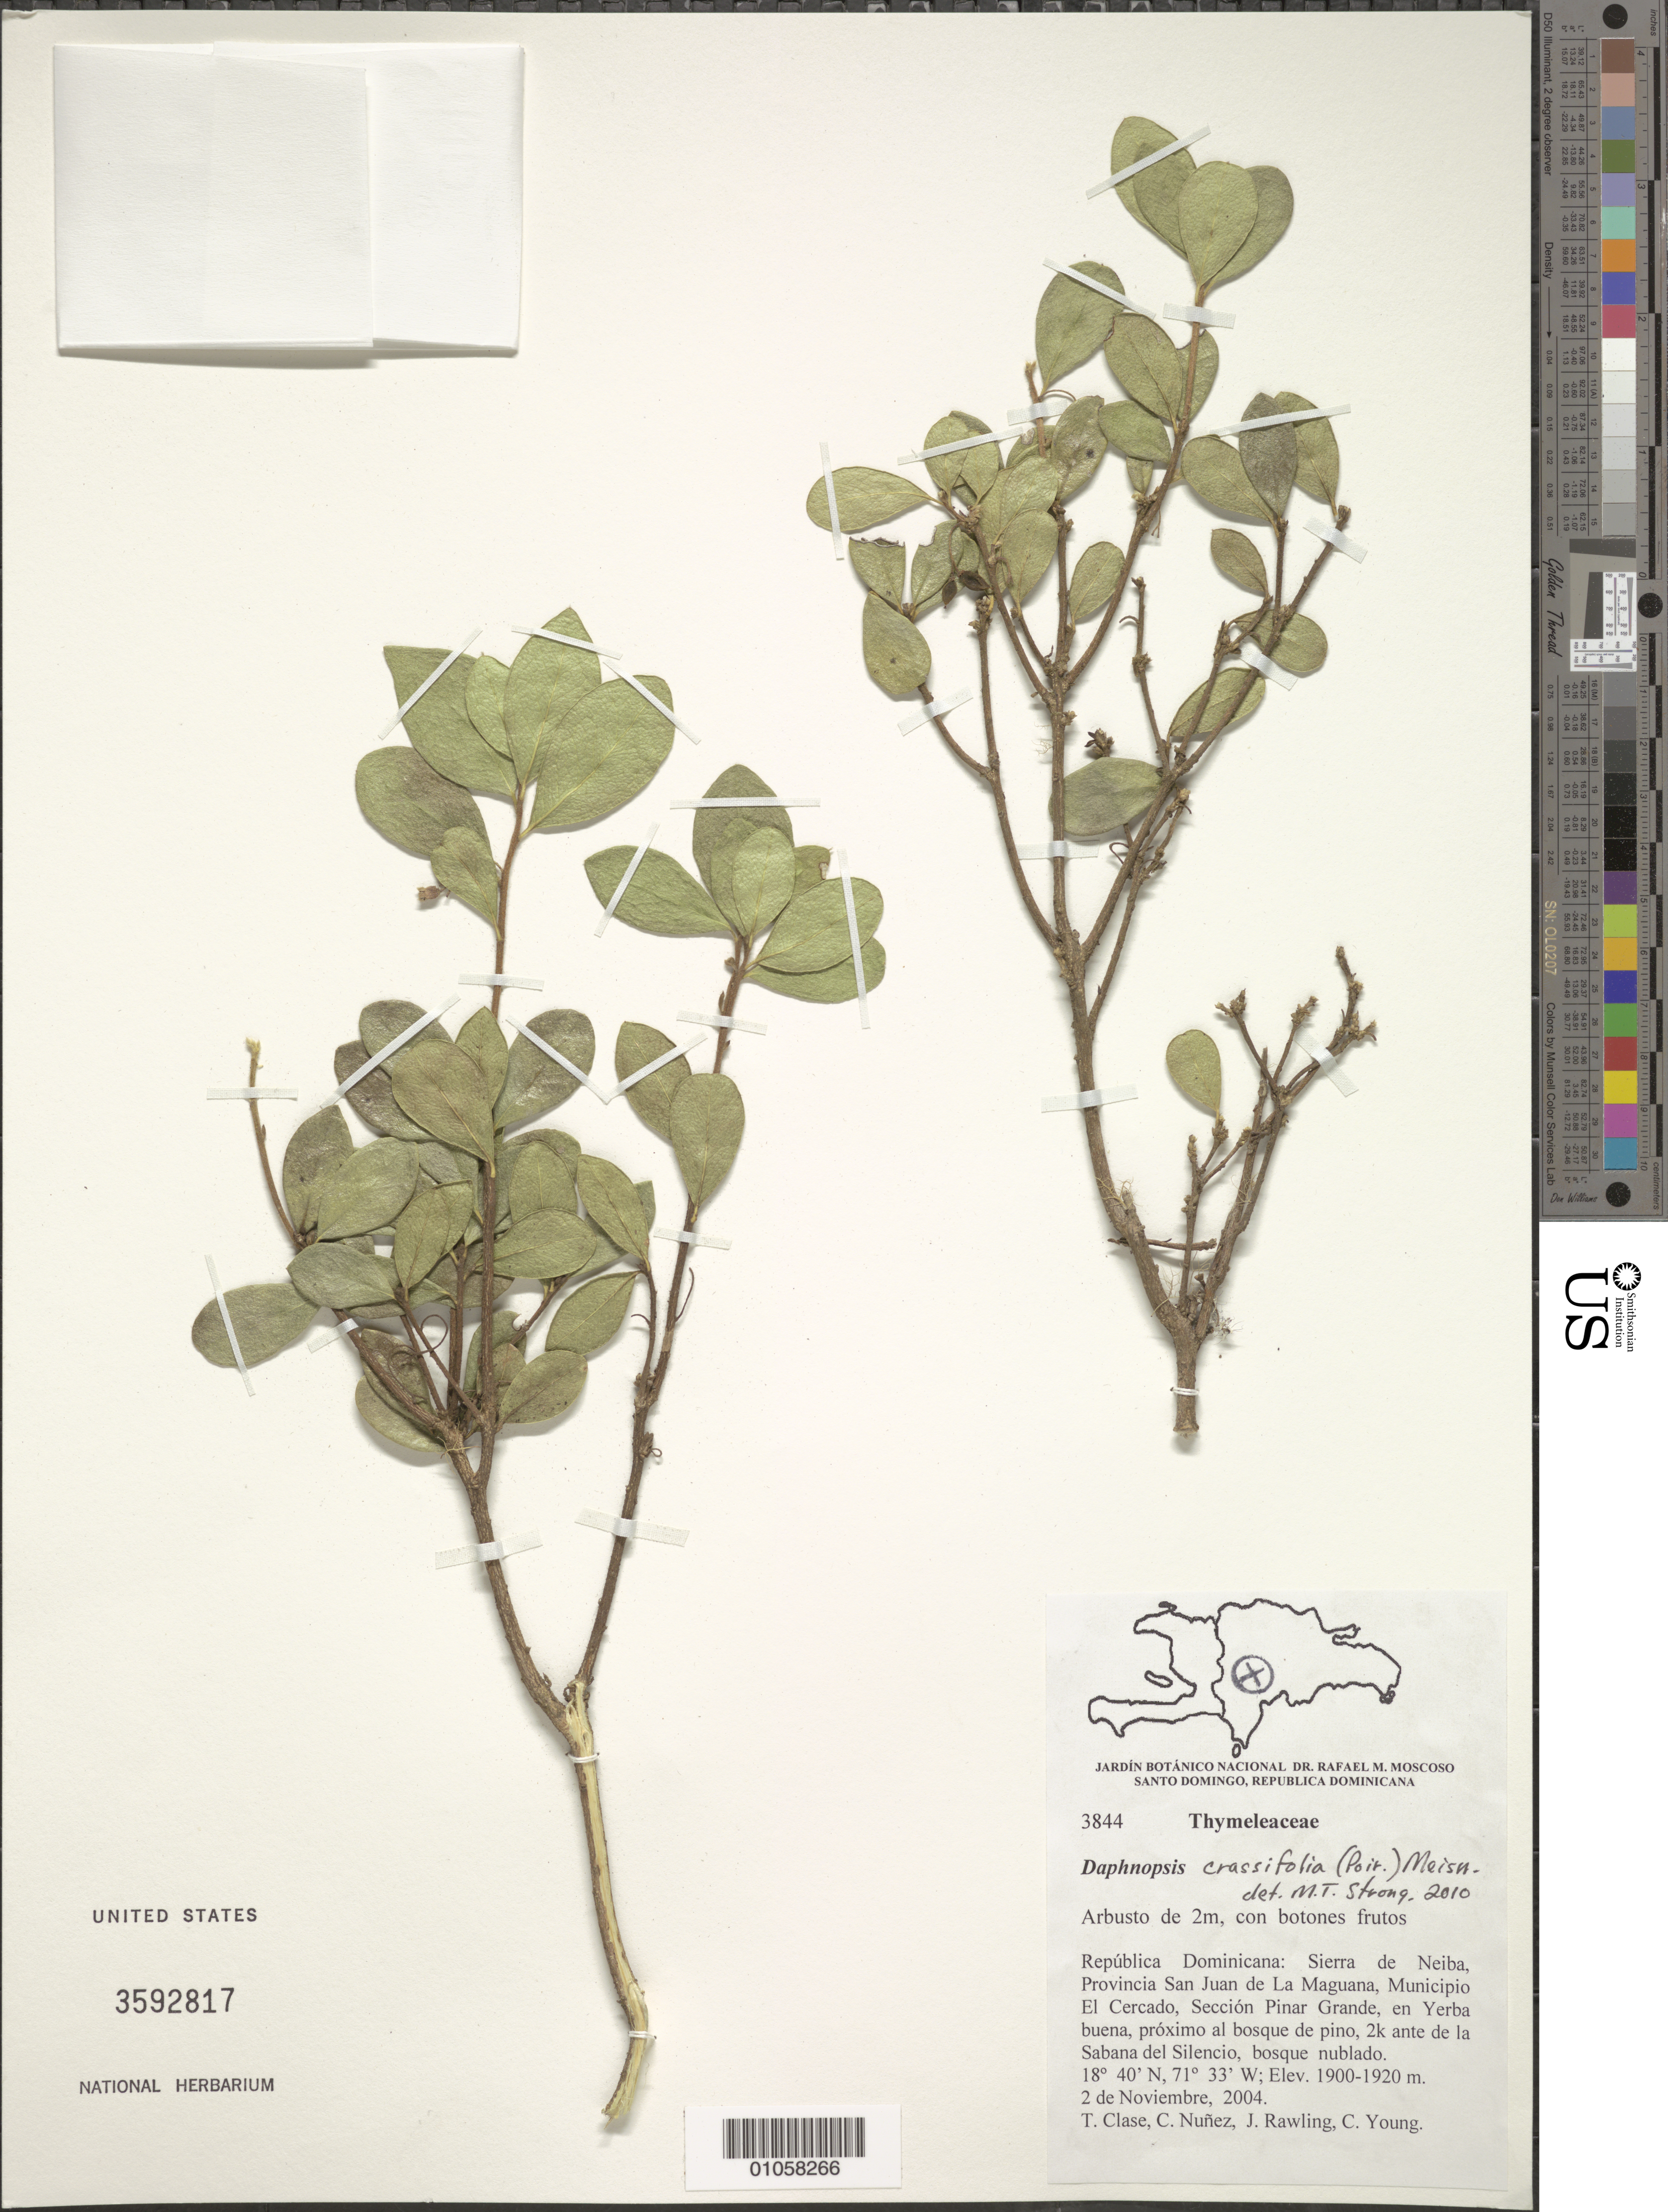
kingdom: Plantae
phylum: Tracheophyta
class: Magnoliopsida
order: Malvales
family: Thymelaeaceae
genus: Daphnopsis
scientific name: Daphnopsis crassifolia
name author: (Poir.) Meisn.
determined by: Strong, M. T., (US), Smithsonian Institution - National Museum of Natural History (UNITED STATES)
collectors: T. Clase, C. Nunez, J. Rawling & C. Young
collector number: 3844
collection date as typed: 02 Nov 2004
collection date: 2004-11-02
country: Dominican Republic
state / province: San Juan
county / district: San Juan de la Maguana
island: Hispaniola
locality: Municipio El Cercado, Sección Pinar Grande, en Yerba buena, próximo al bosque de pino, 2 k ante de la Sabana del Silencio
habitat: Bosque nublado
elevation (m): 1900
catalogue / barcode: US 3592817